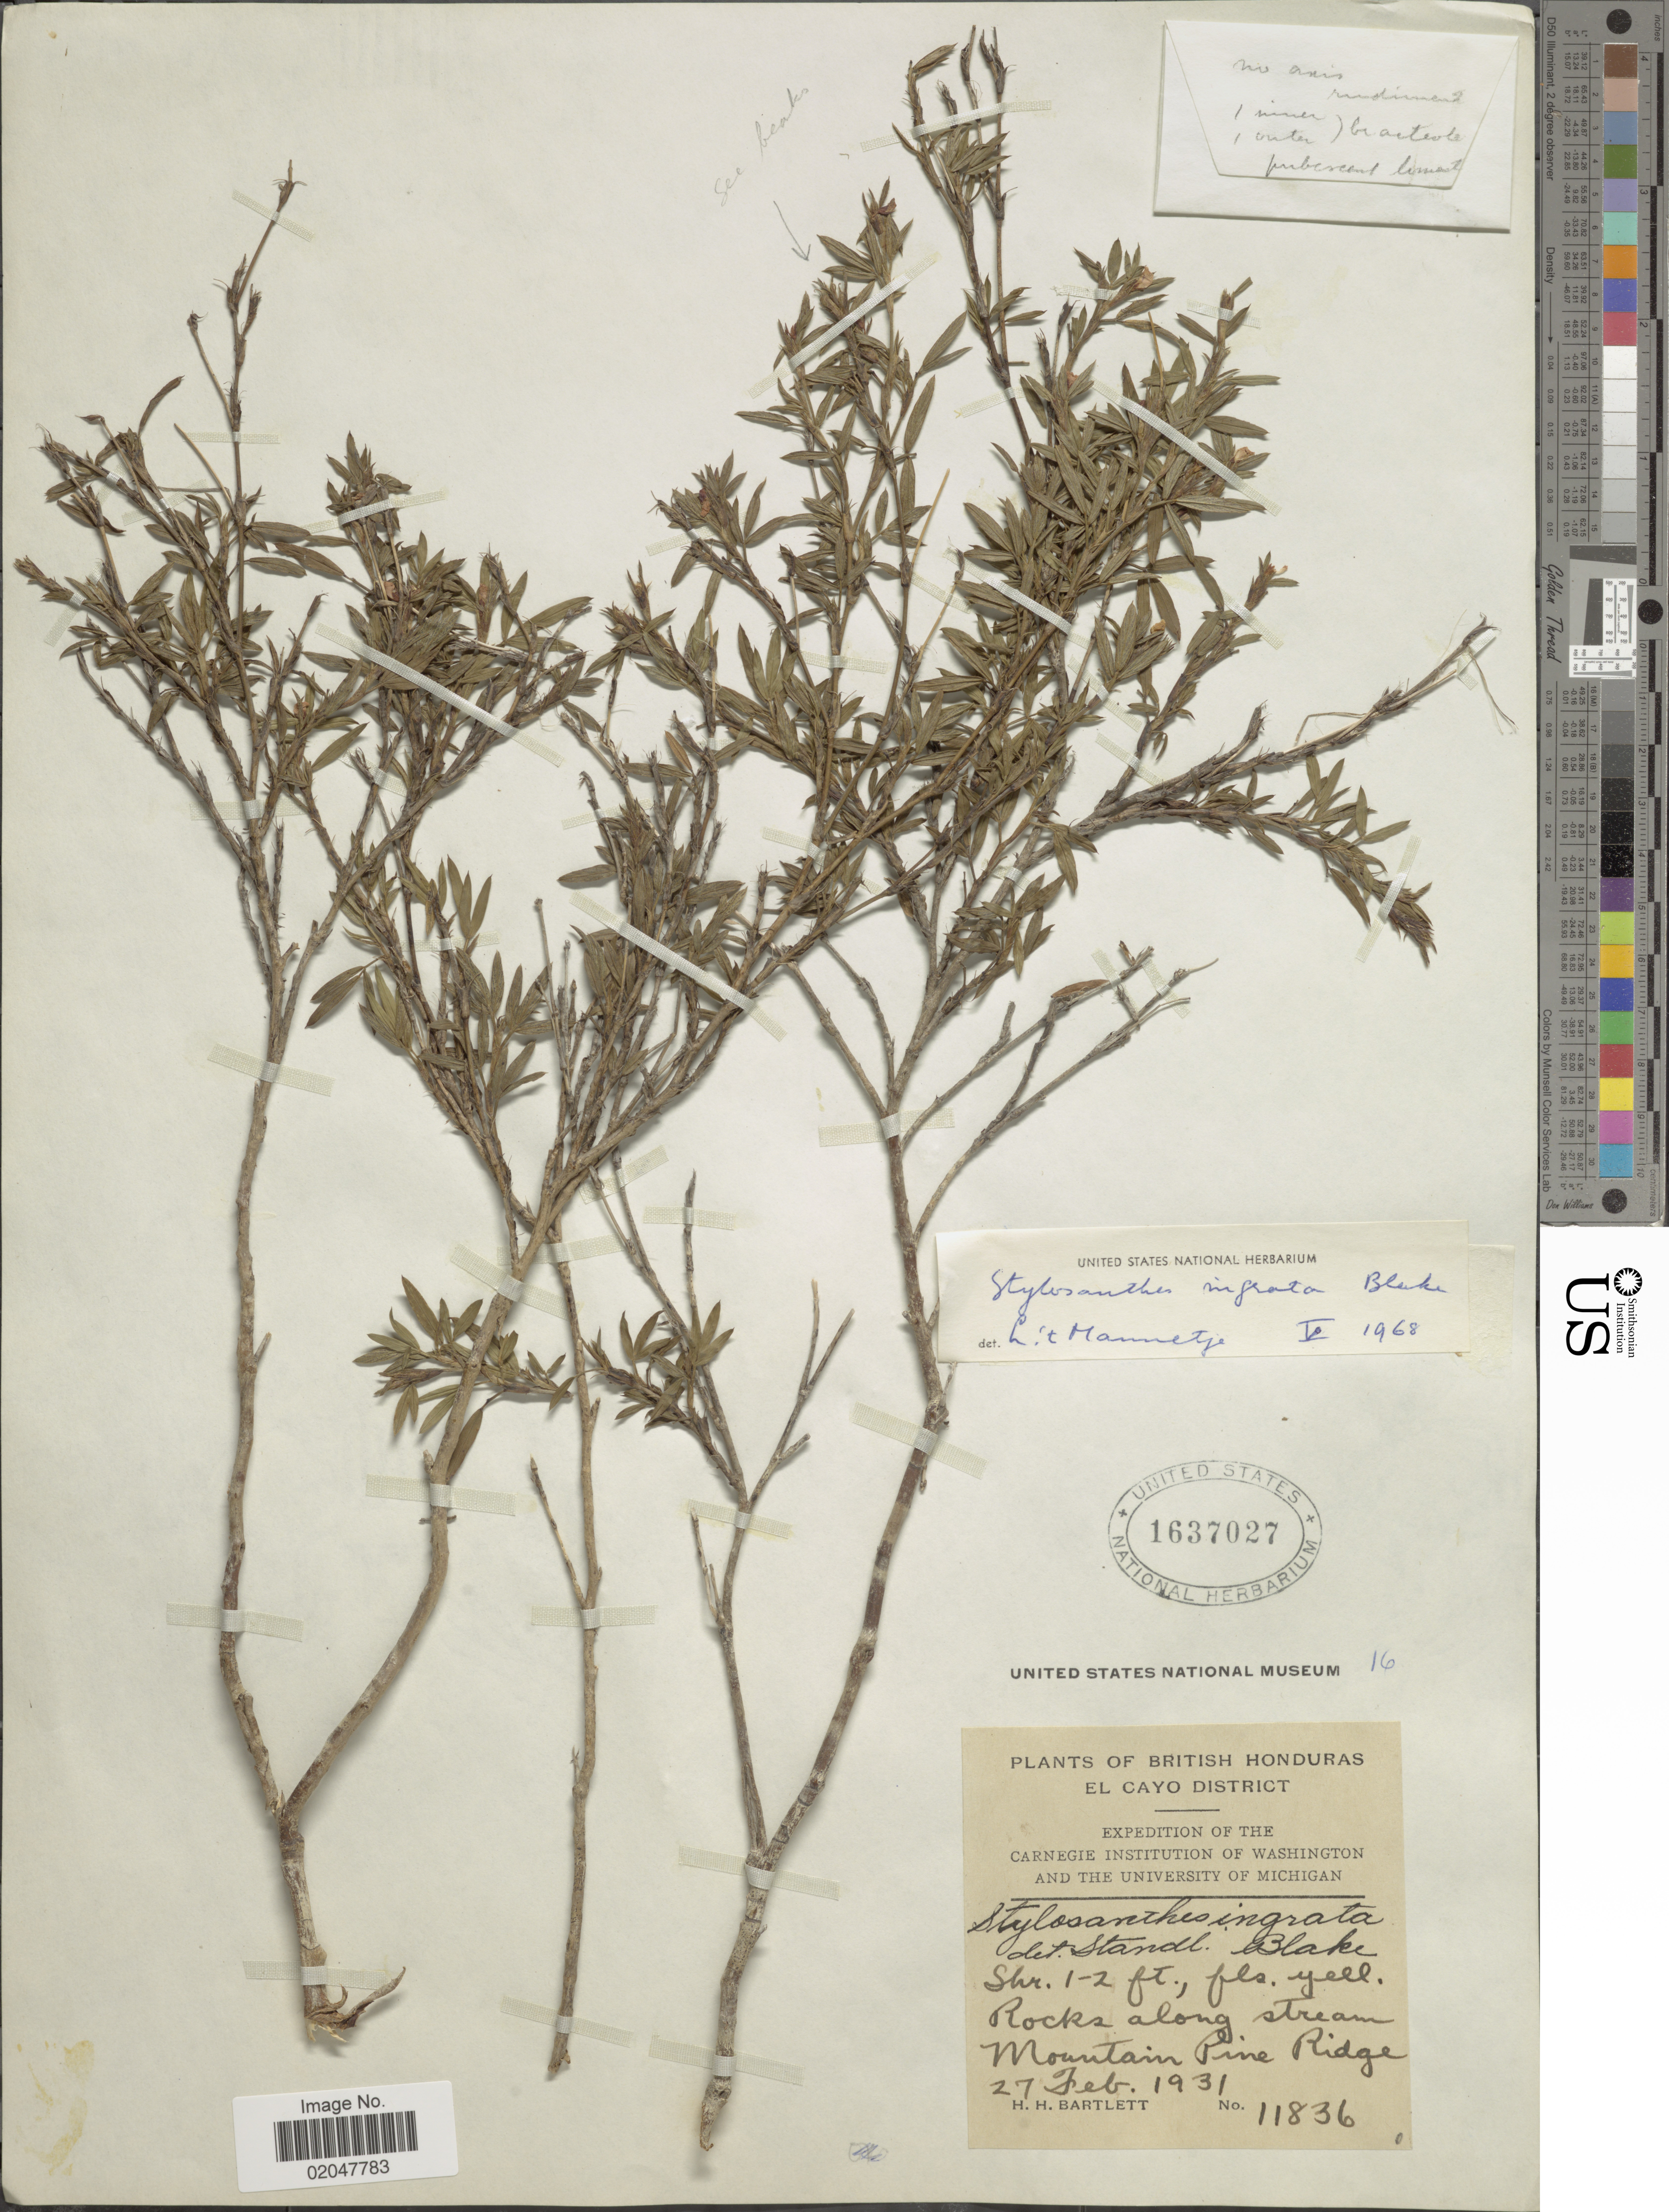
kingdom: Plantae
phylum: Tracheophyta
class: Magnoliopsida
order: Fabales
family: Fabaceae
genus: Stylosanthes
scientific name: Stylosanthes guianensis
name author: (Aubl.) Sw.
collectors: H. H. Bartlett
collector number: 11836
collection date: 1931-02-27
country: Belize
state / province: Cayo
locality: British Honduras, El Cayo district, rocks along stream Mountain Pine Ridge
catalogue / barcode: US 1637027